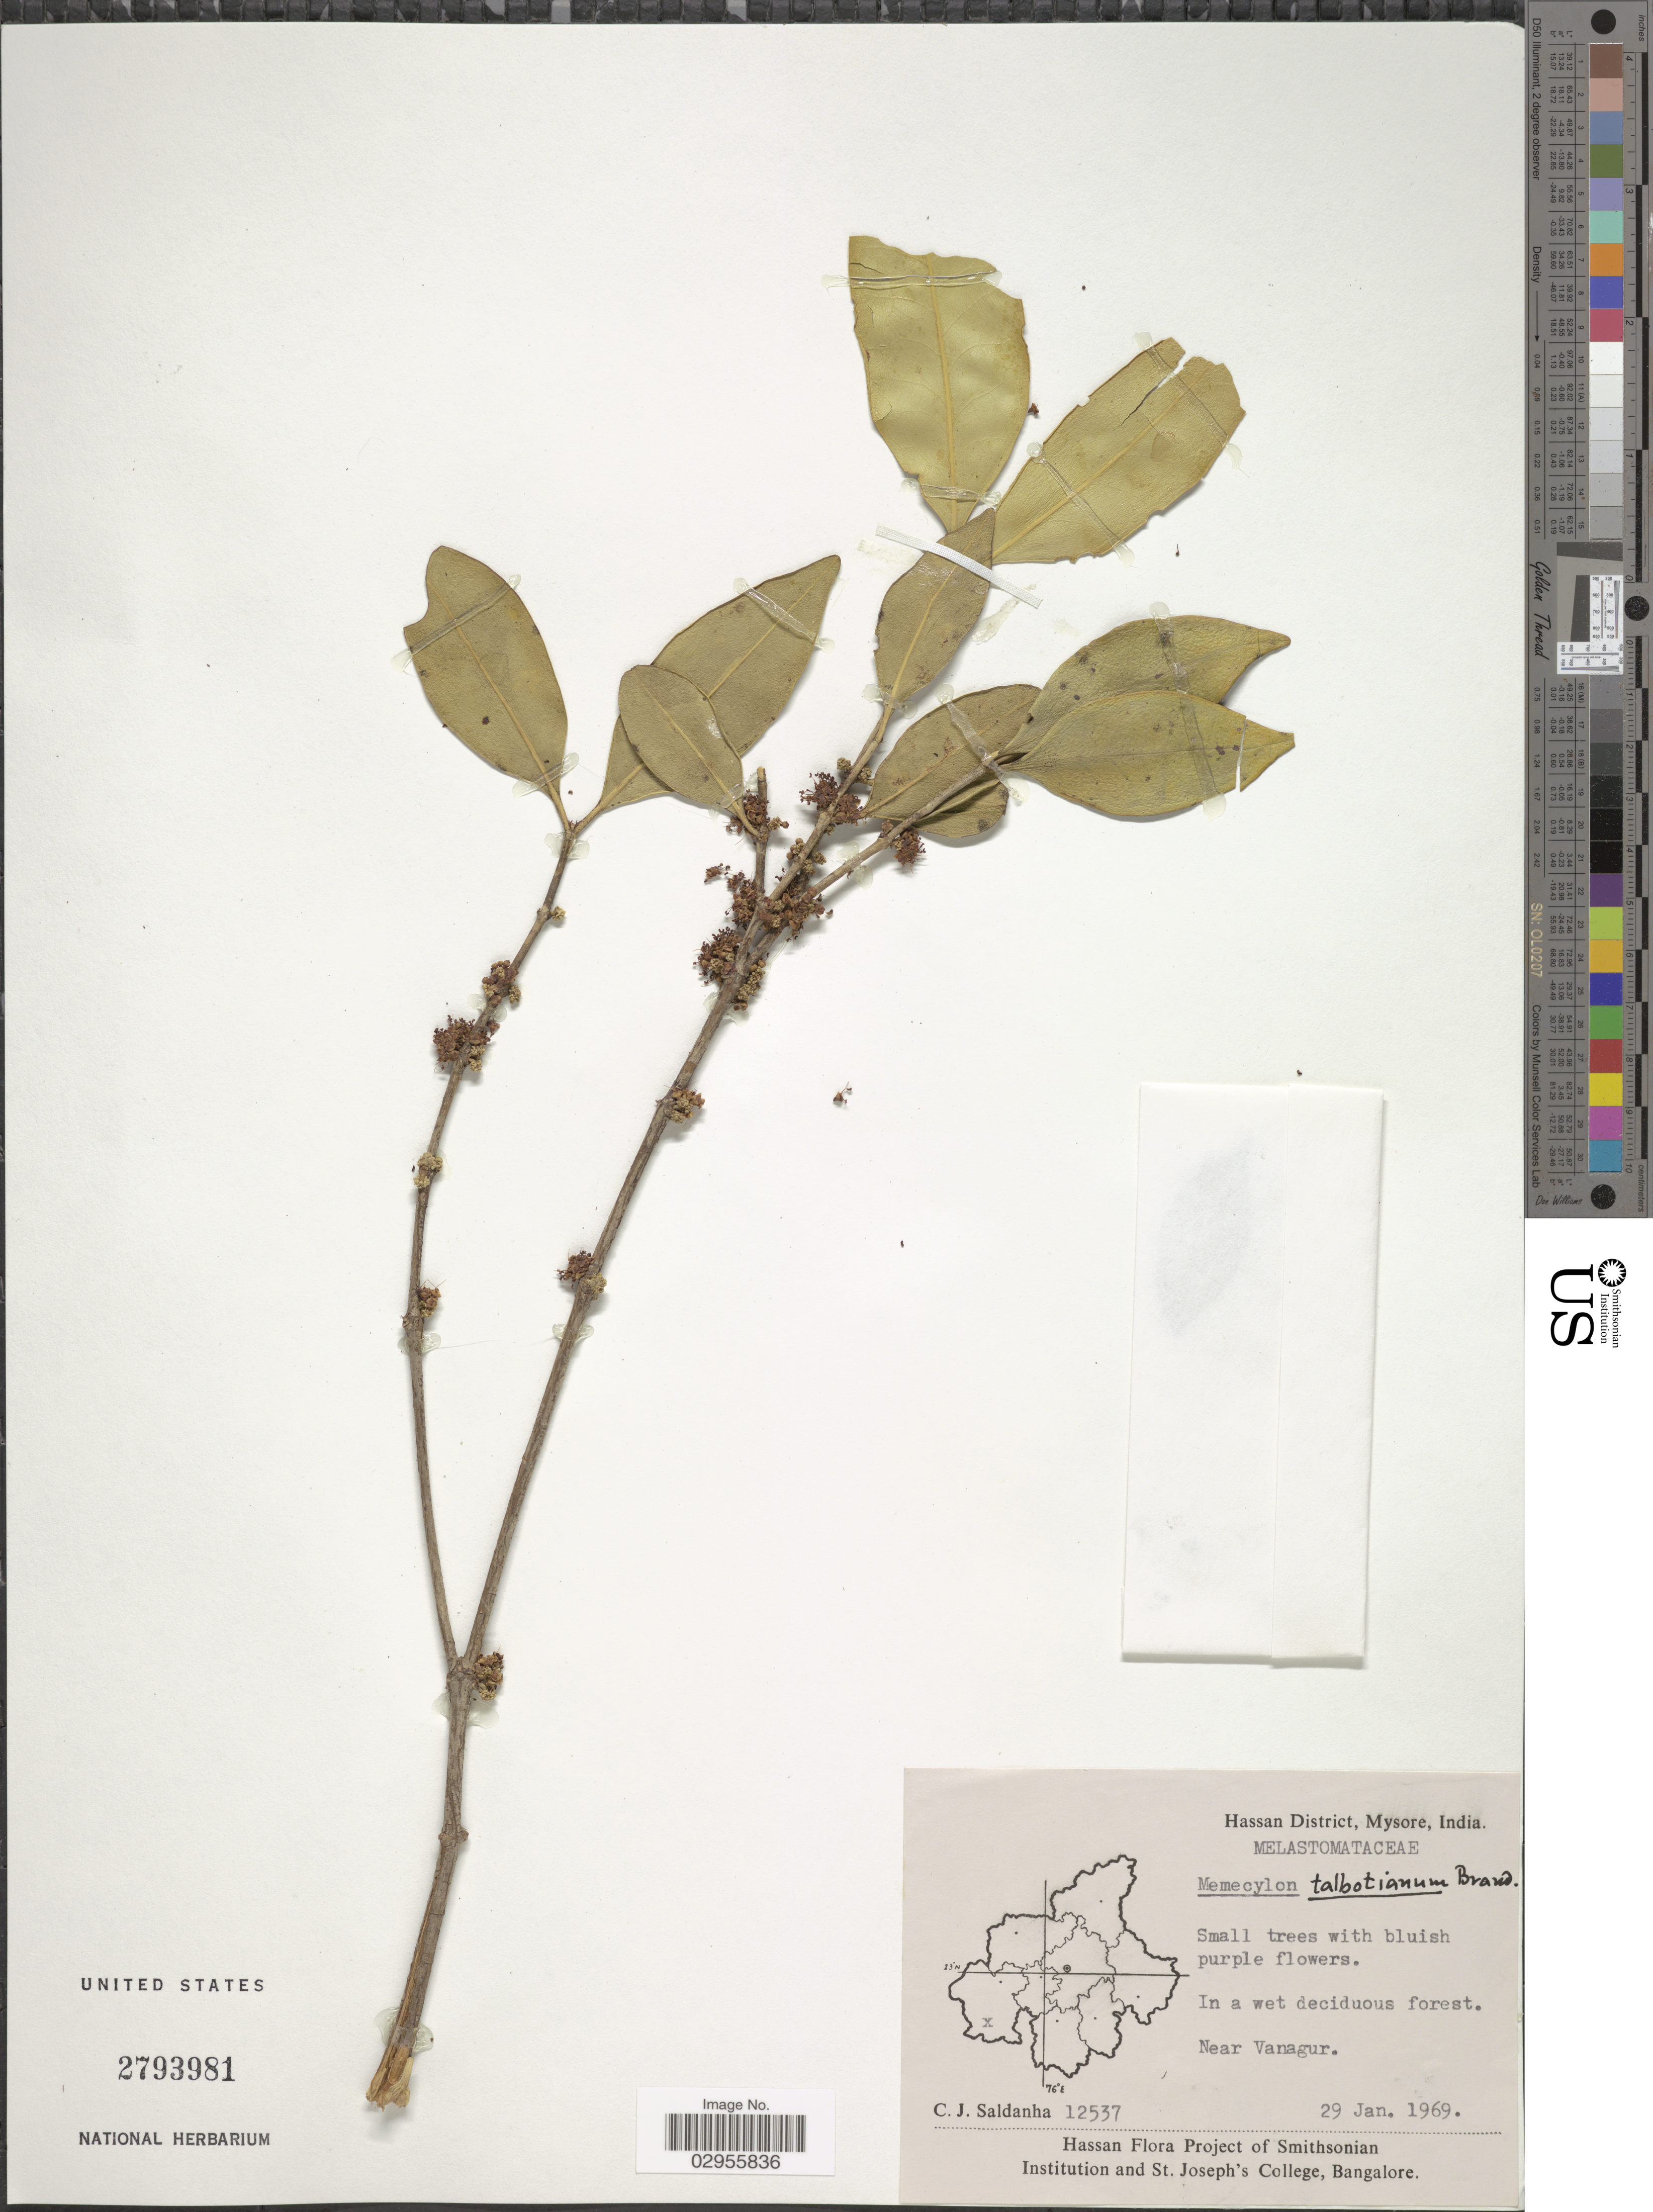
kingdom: Plantae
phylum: Tracheophyta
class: Magnoliopsida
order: Myrtales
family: Melastomataceae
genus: Memecylon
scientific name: Memecylon talbotianum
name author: Brandis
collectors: C. J. Saldanha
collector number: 12537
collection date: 1969-01-29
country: India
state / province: Karnataka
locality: Hassan District, Mysore. Near Vanagur.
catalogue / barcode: US 2793981